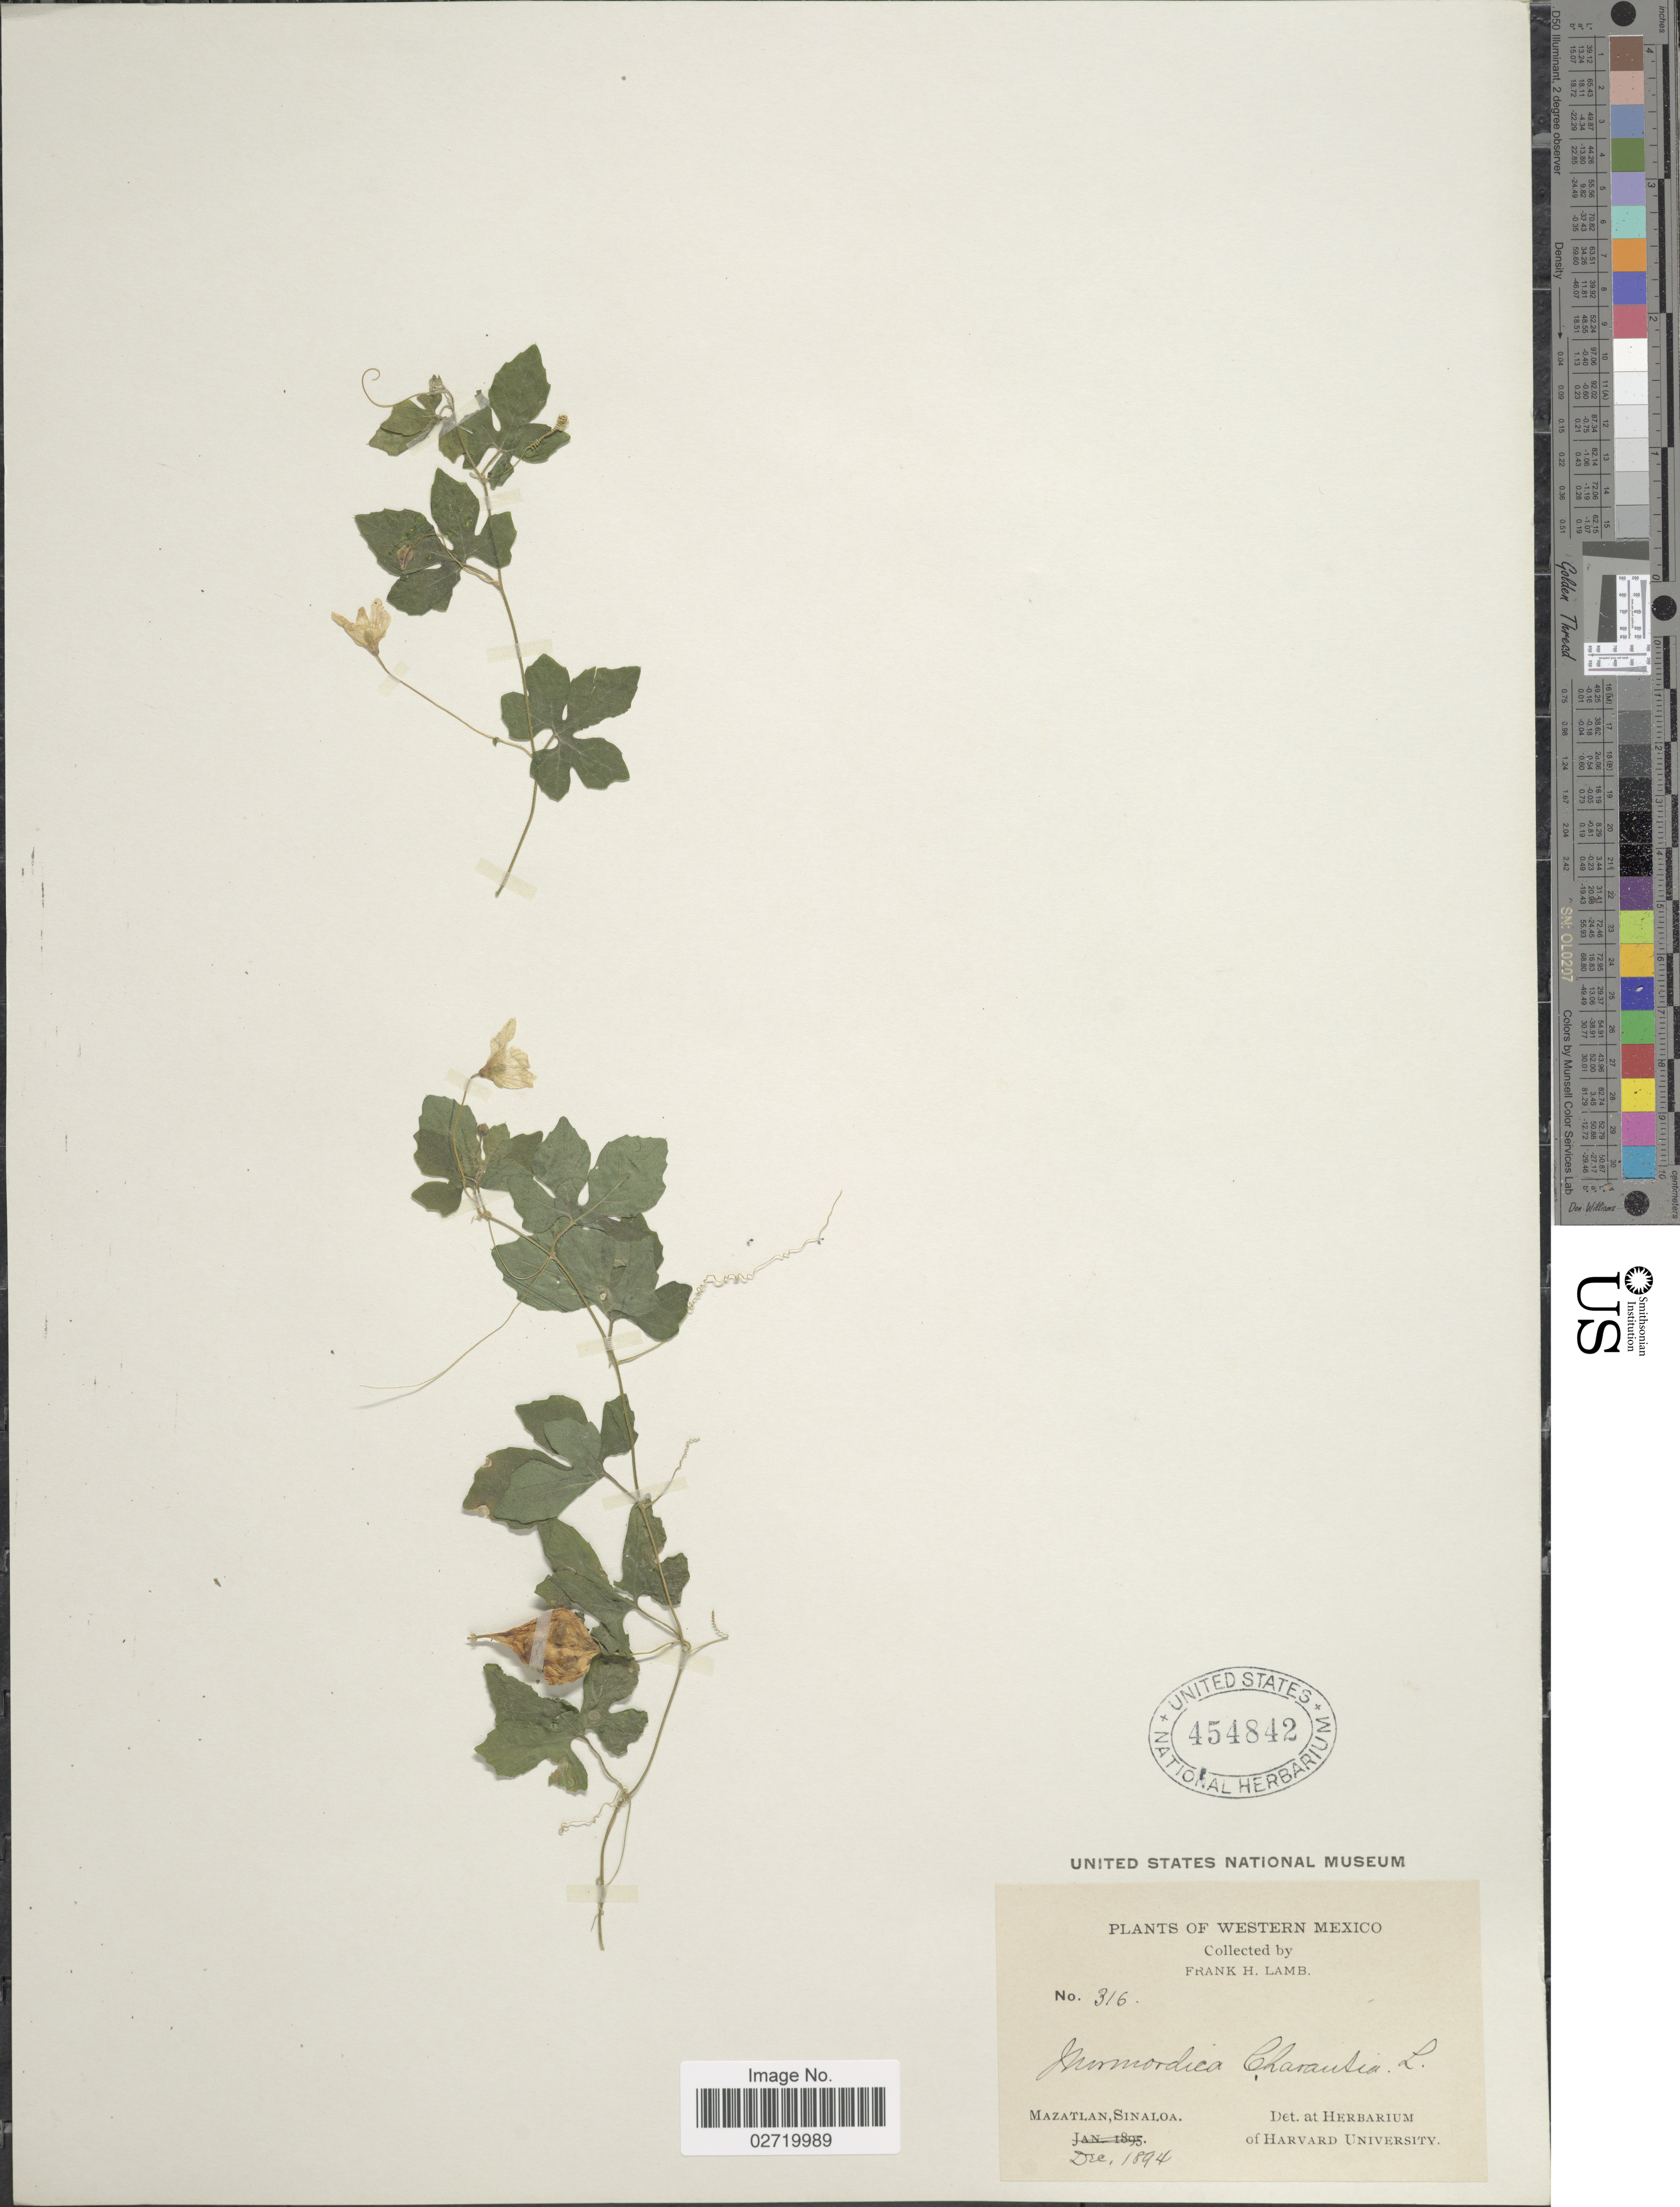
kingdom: Plantae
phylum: Tracheophyta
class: Magnoliopsida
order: Cucurbitales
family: Cucurbitaceae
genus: Momordica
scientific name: Momordica charantia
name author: L.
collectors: F. H. Lamb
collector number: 316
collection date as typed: Dec 1894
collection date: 1894-12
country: Mexico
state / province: Sinaloa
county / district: Mazatlán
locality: Mazatlán.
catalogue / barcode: US 454842